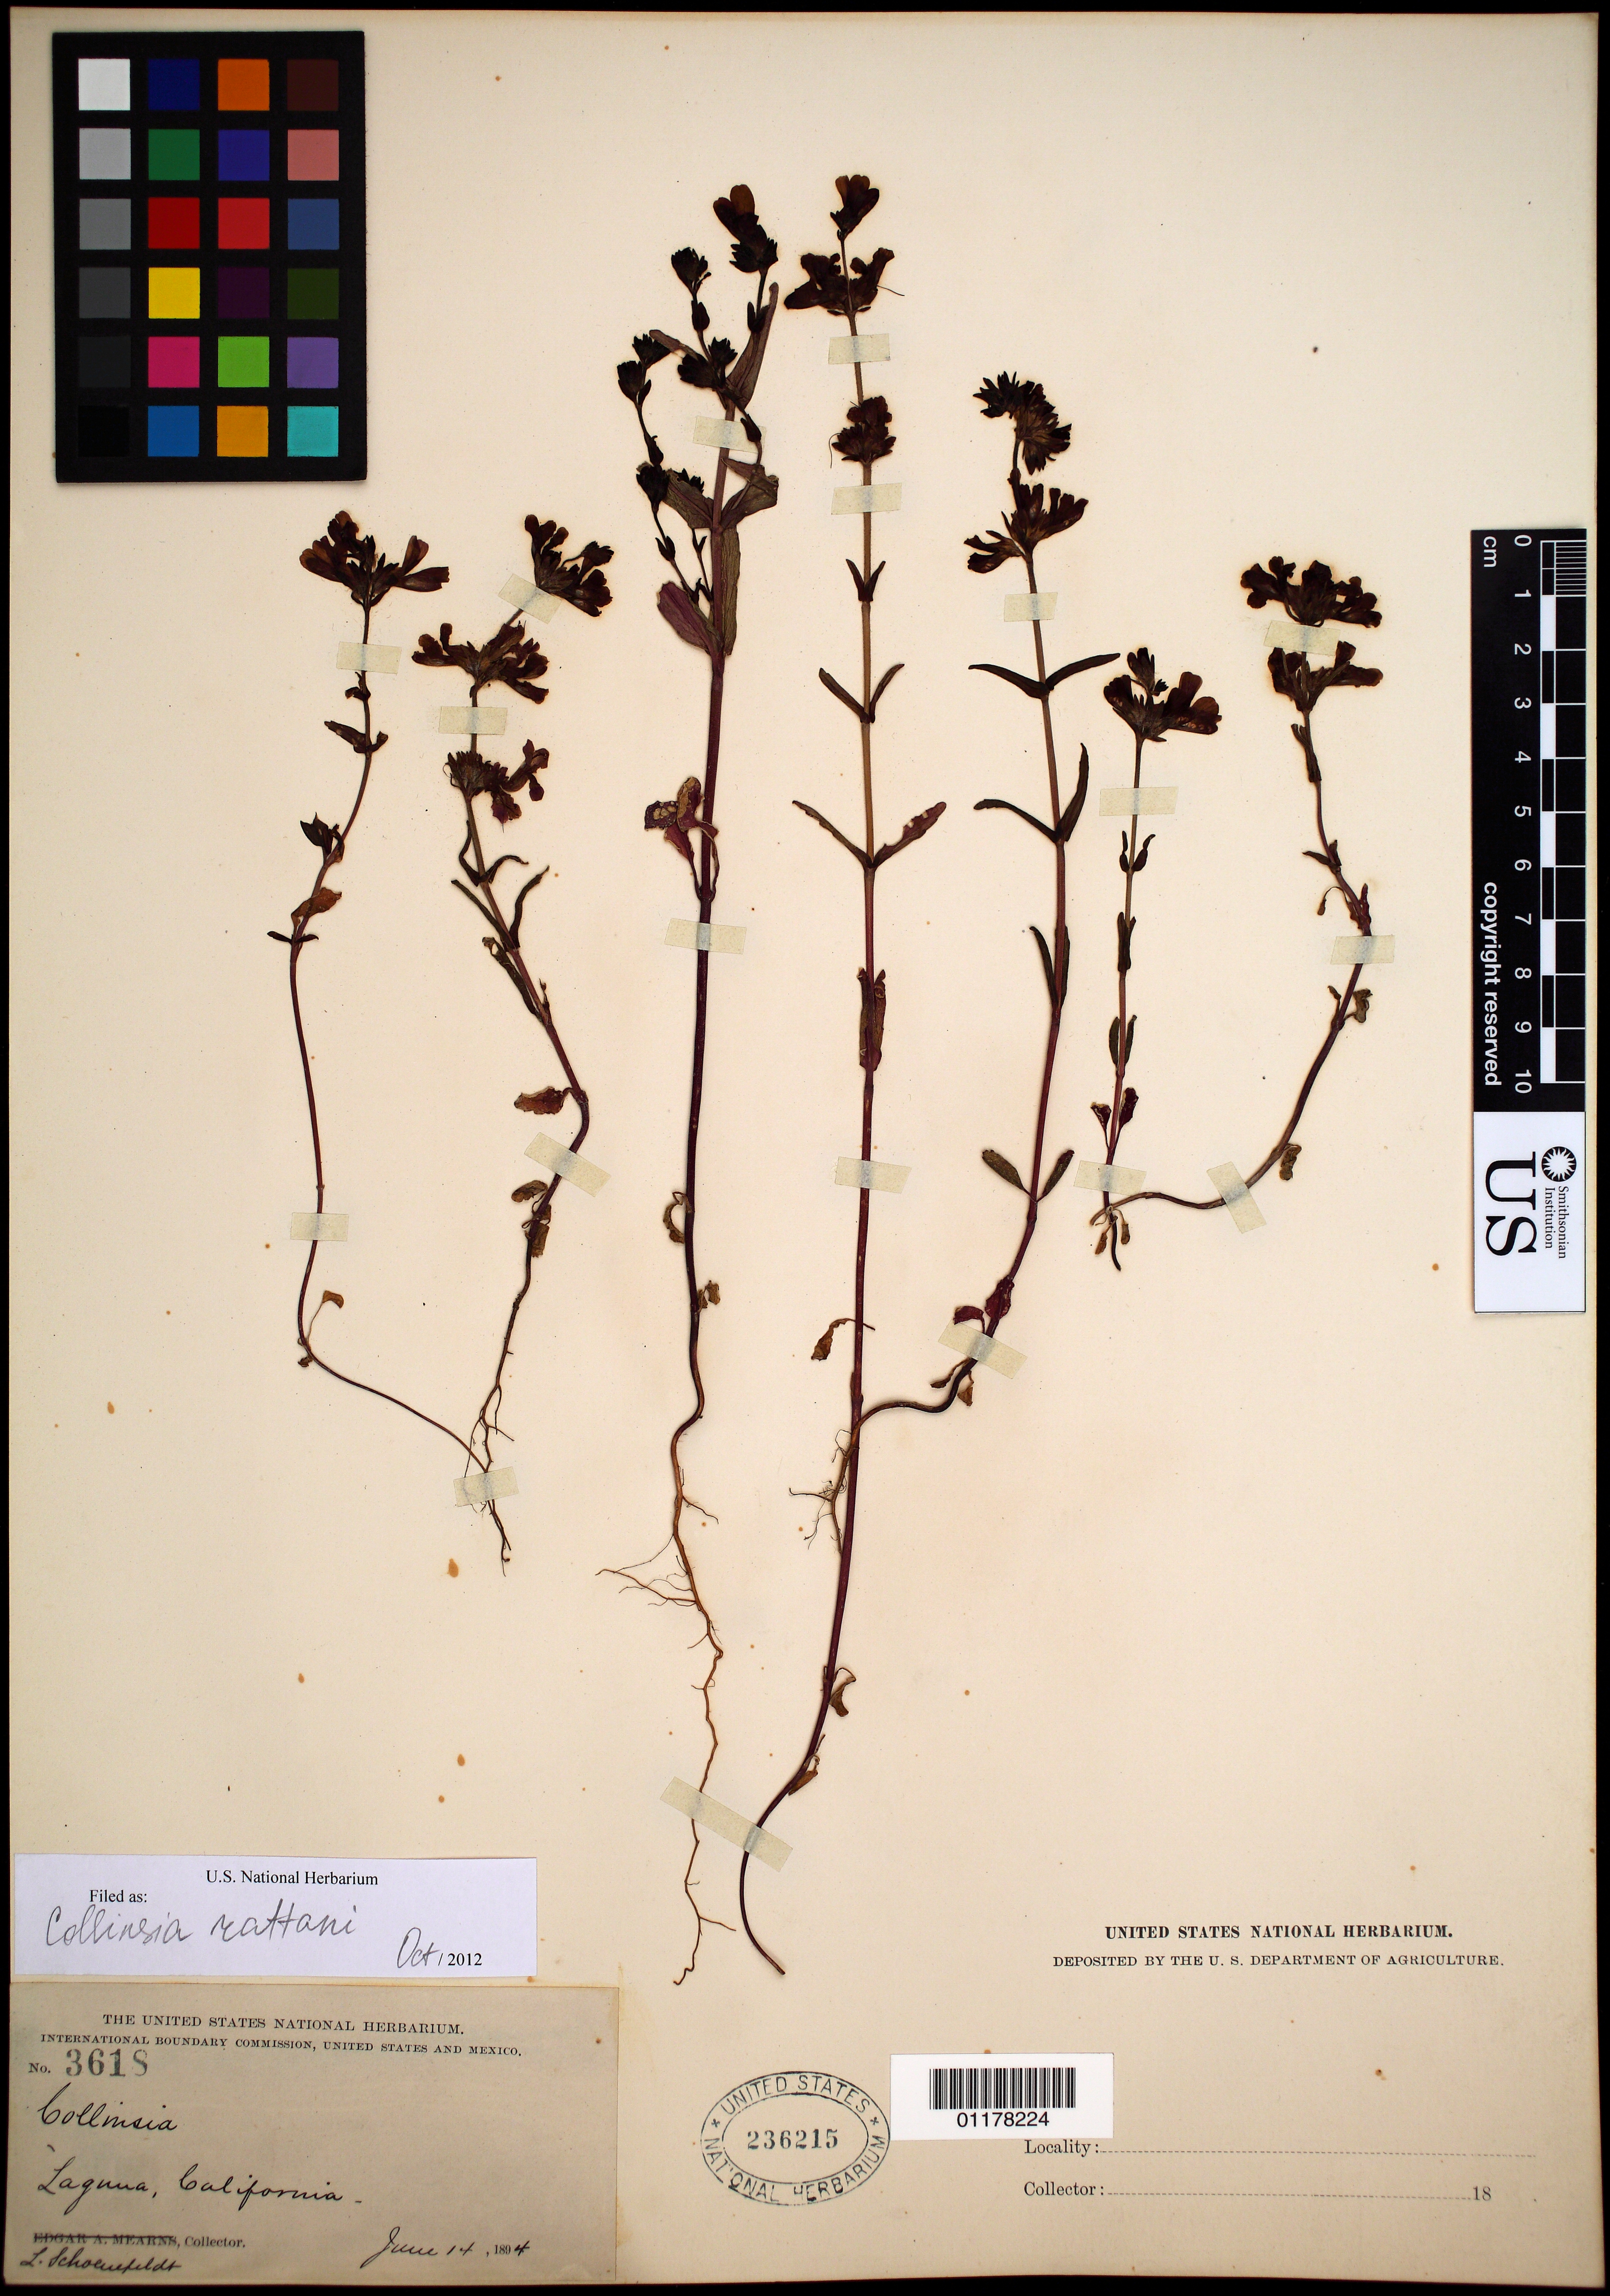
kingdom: Plantae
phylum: Tracheophyta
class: Magnoliopsida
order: Lamiales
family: Plantaginaceae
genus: Collinsia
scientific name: Collinsia rattanii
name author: A. Gray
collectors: L. Schounfeldt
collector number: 3618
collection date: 1894-06-14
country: United States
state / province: California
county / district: Orange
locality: Laguna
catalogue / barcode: US 236215